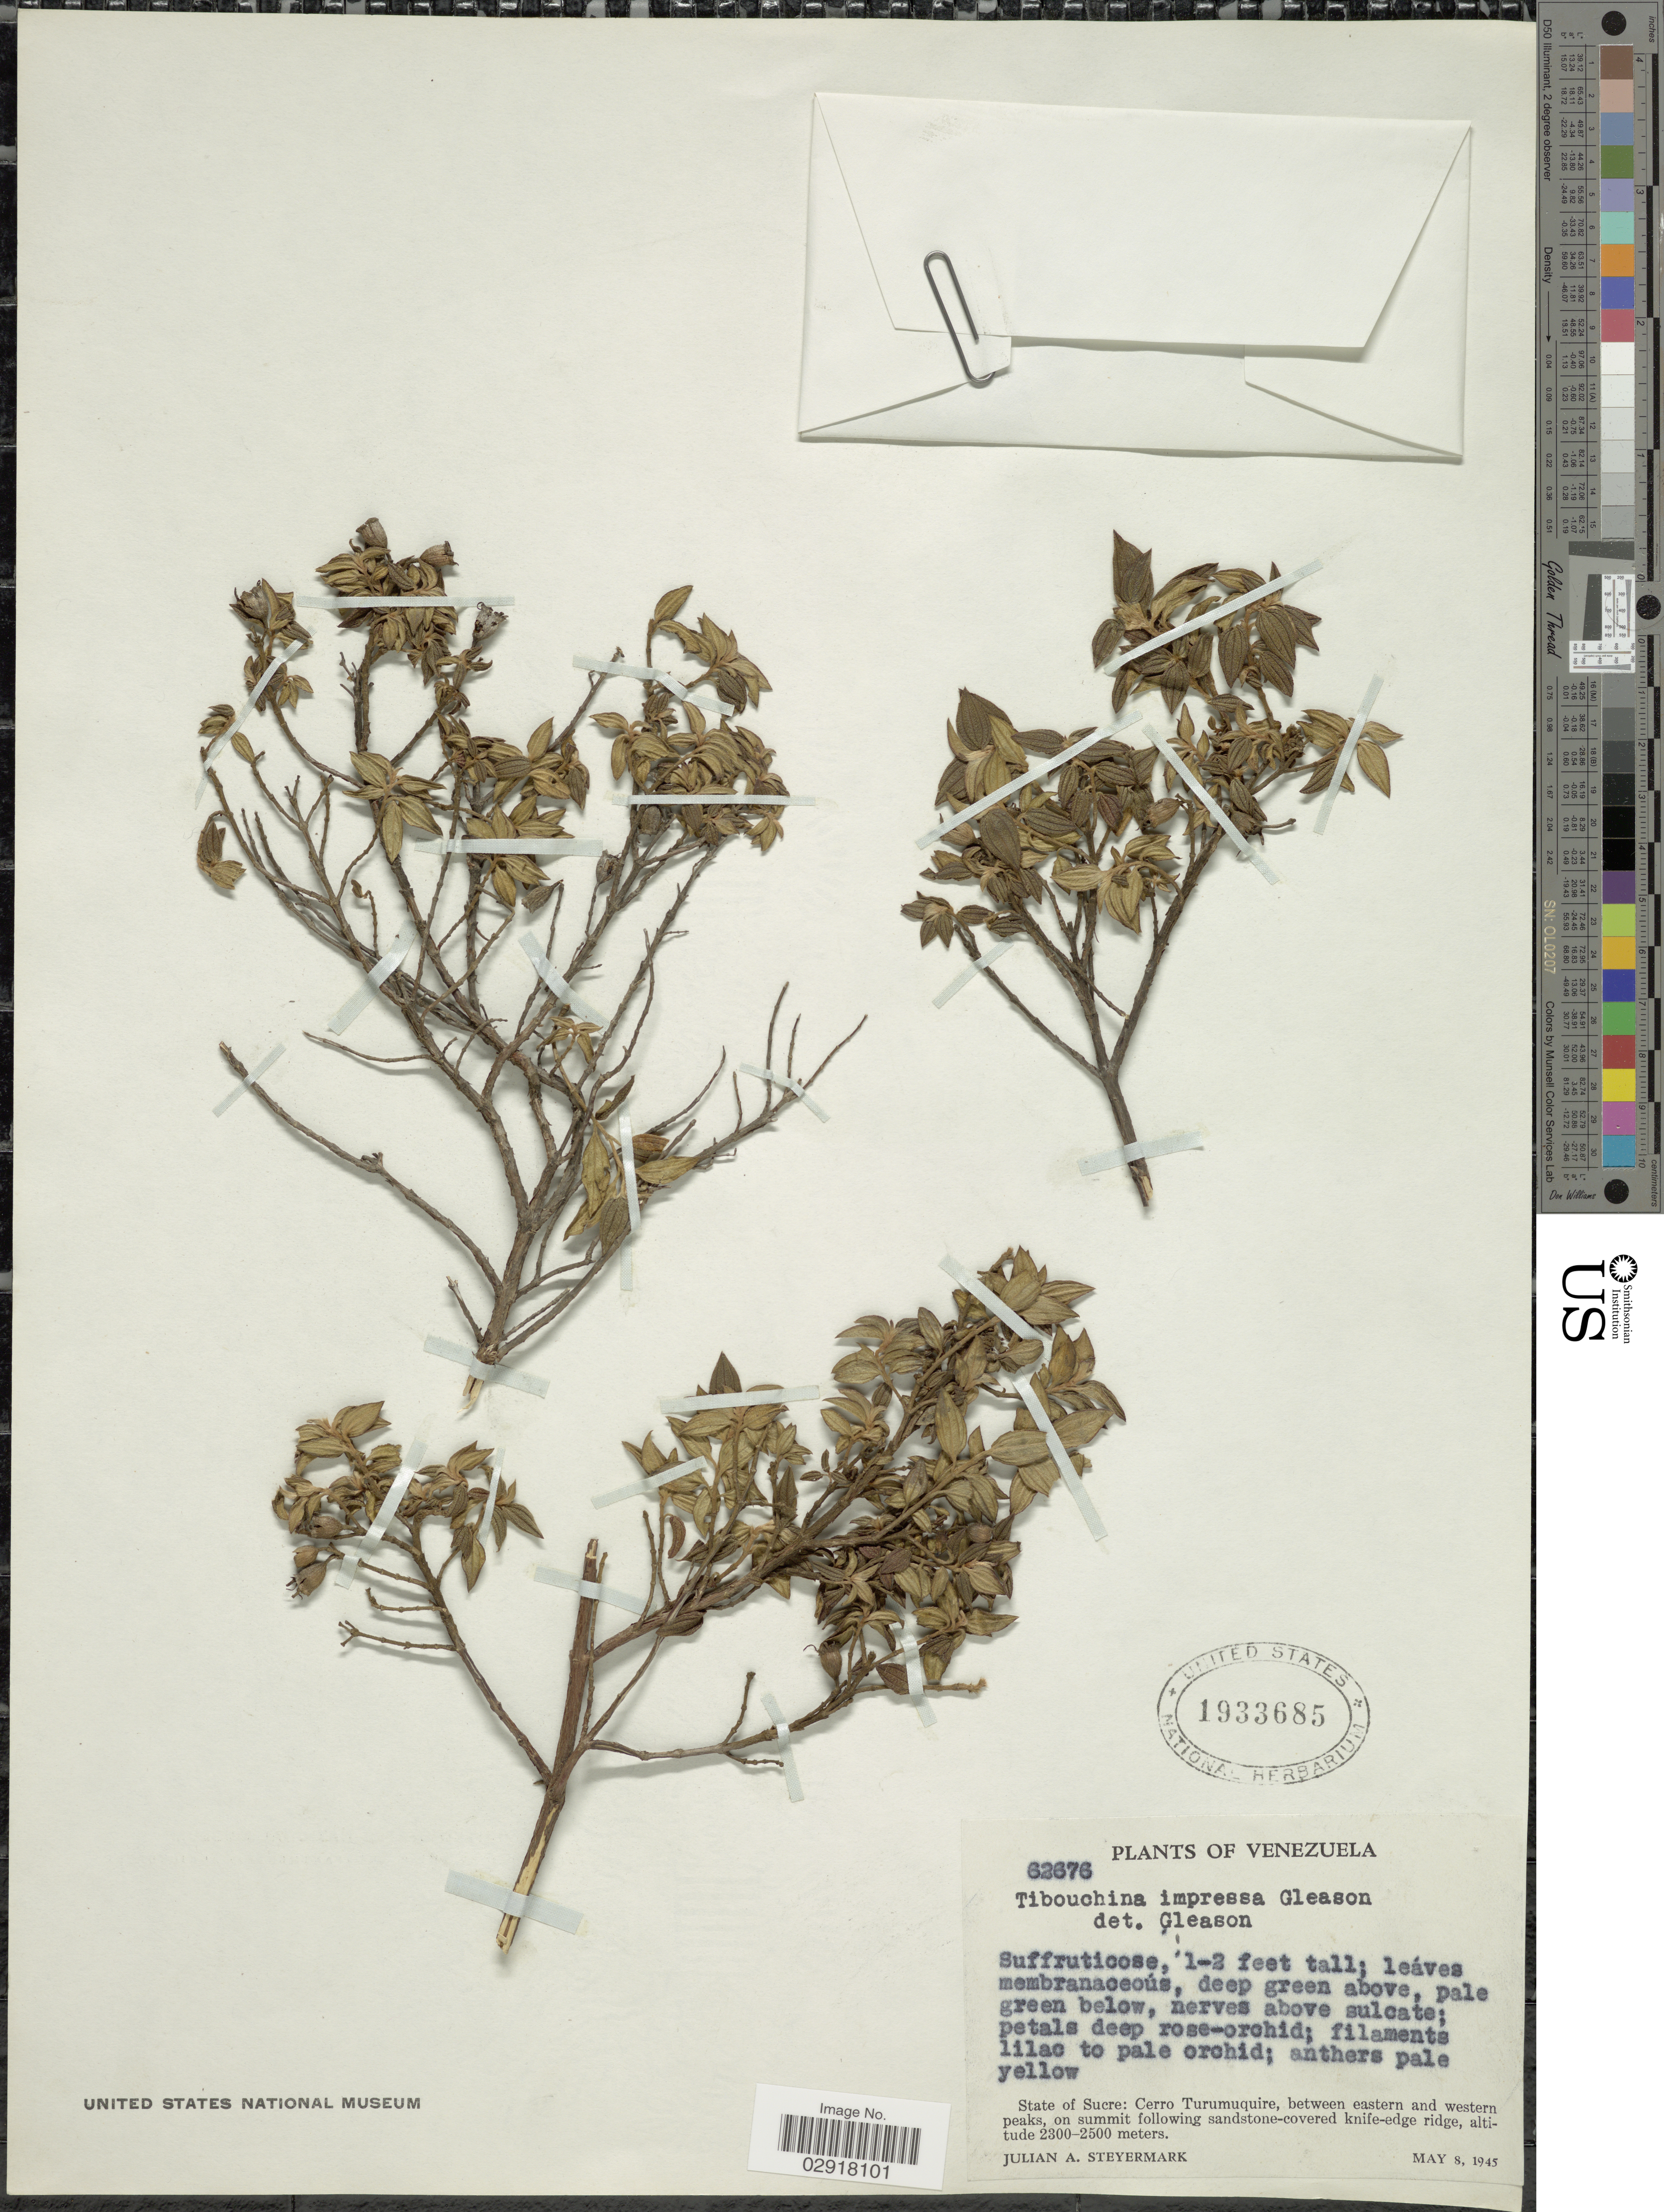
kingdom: Plantae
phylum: Tracheophyta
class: Magnoliopsida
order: Myrtales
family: Melastomataceae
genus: Chaetogastra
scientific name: Chaetogastra geitneriana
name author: Schltdl.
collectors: J. Steyermark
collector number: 62676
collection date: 1945-05-08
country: Venezuela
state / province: Sucre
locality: Cerro Turumuquire, between eastern and western peaks.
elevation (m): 2300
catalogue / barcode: US 1933685